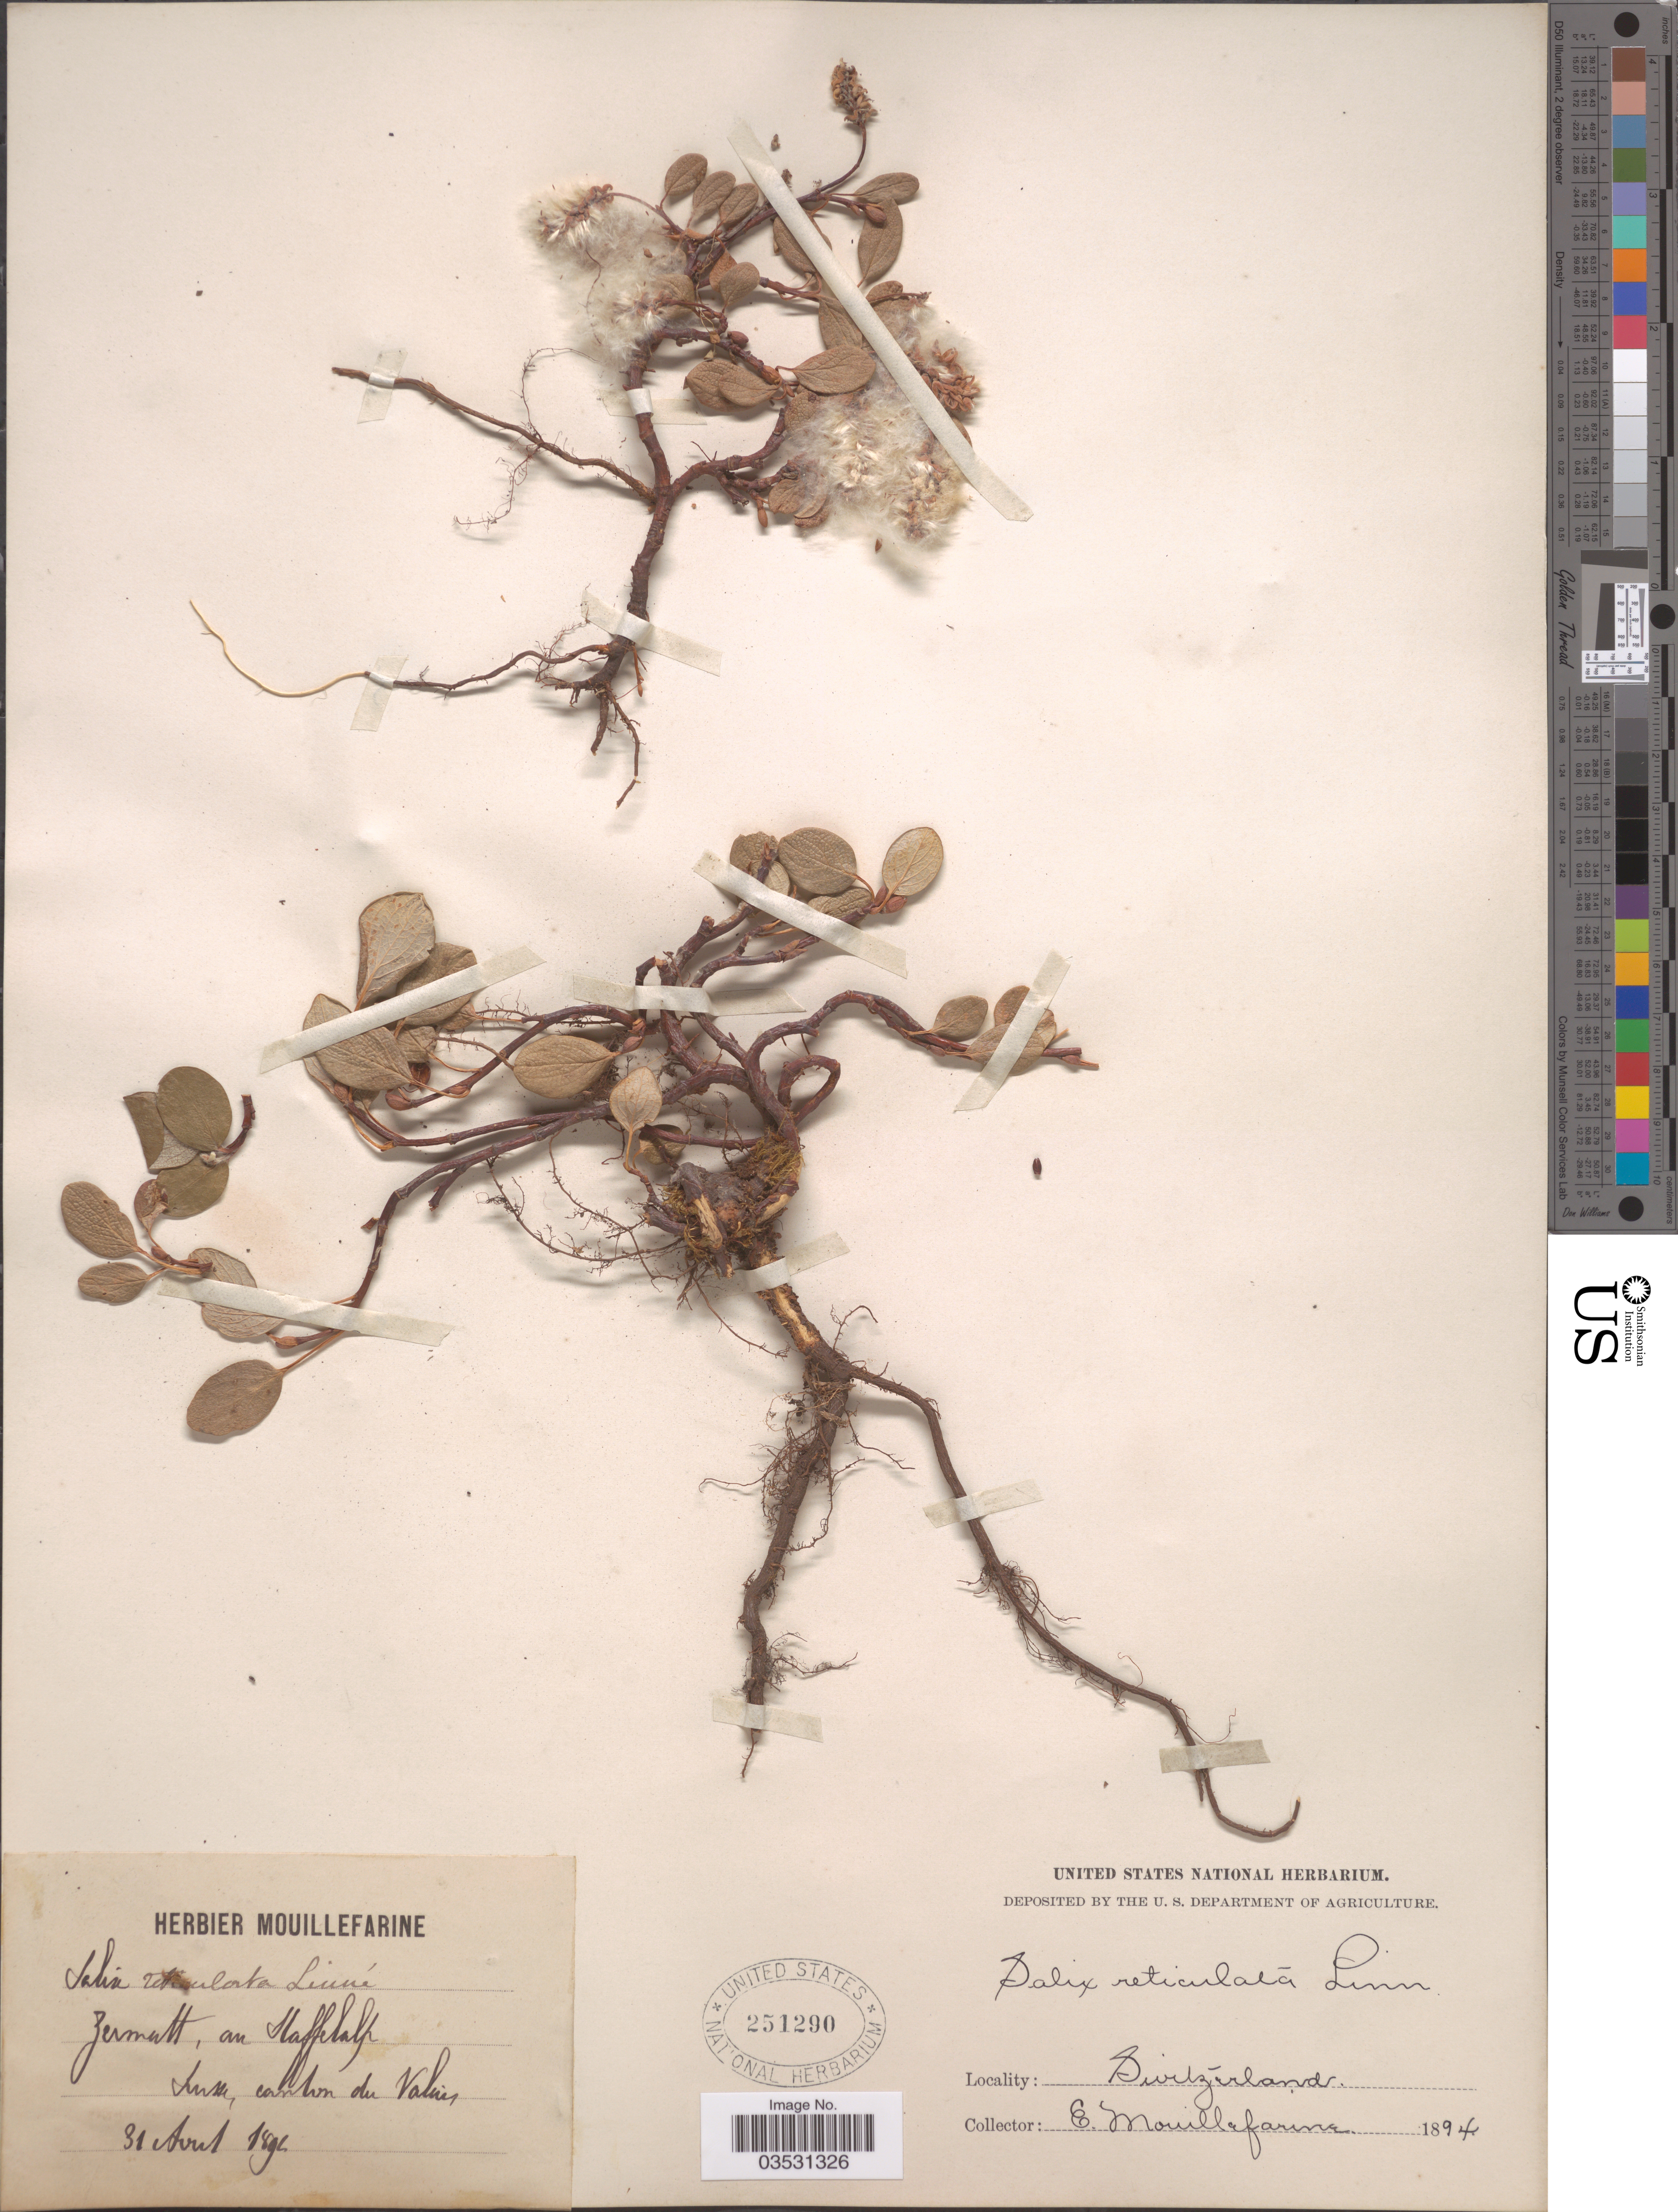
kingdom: Plantae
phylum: Tracheophyta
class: Magnoliopsida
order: Malpighiales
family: Salicaceae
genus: Salix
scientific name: Salix reticulata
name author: L.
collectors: E. Mouillefarine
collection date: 1894-08-31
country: Switzerland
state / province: Valais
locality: Zermatt, an Staffelalp. Suisse, canton du Valais.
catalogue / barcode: US 251290